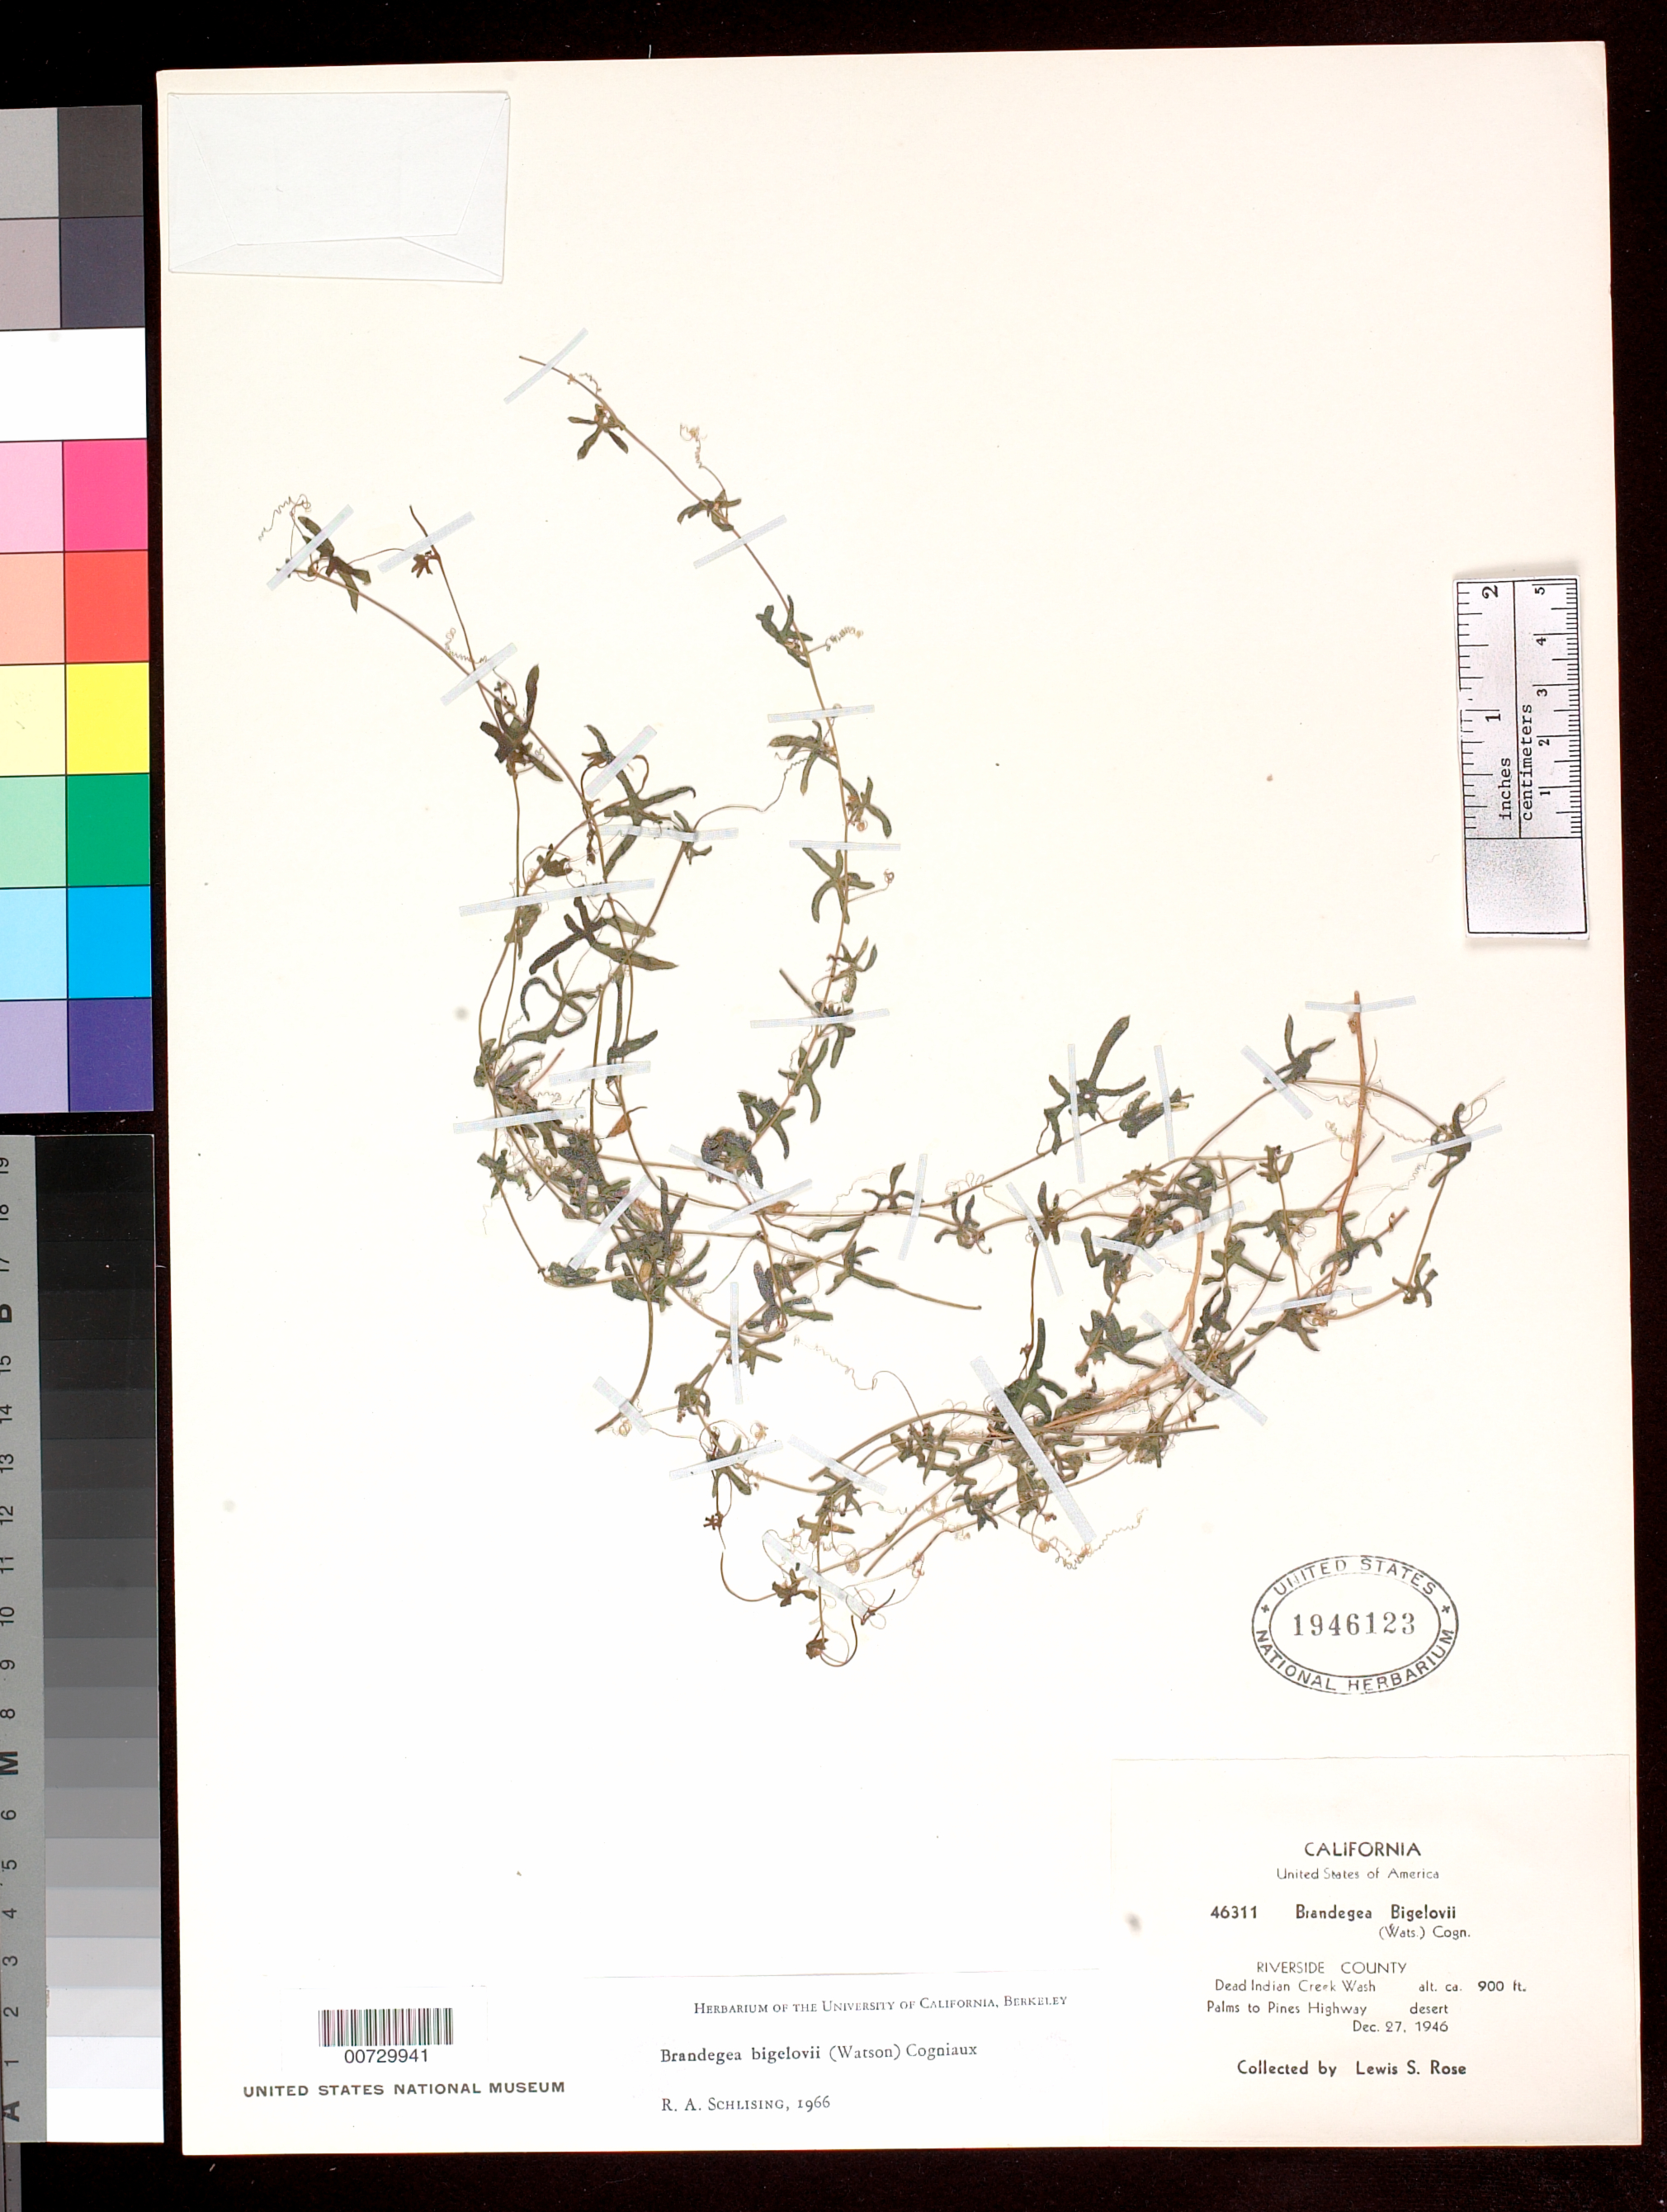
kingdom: Plantae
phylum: Tracheophyta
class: Magnoliopsida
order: Cucurbitales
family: Cucurbitaceae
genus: Brandegea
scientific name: Brandegea bigelovii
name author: (Watson) Cogn.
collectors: L. S. Rose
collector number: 46311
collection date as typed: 27 Dec 1946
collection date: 1946-12-27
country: United States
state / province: California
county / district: Riverside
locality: Dead Indian Creek Wash. Palms to Pines Highway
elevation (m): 274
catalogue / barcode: US 1946123